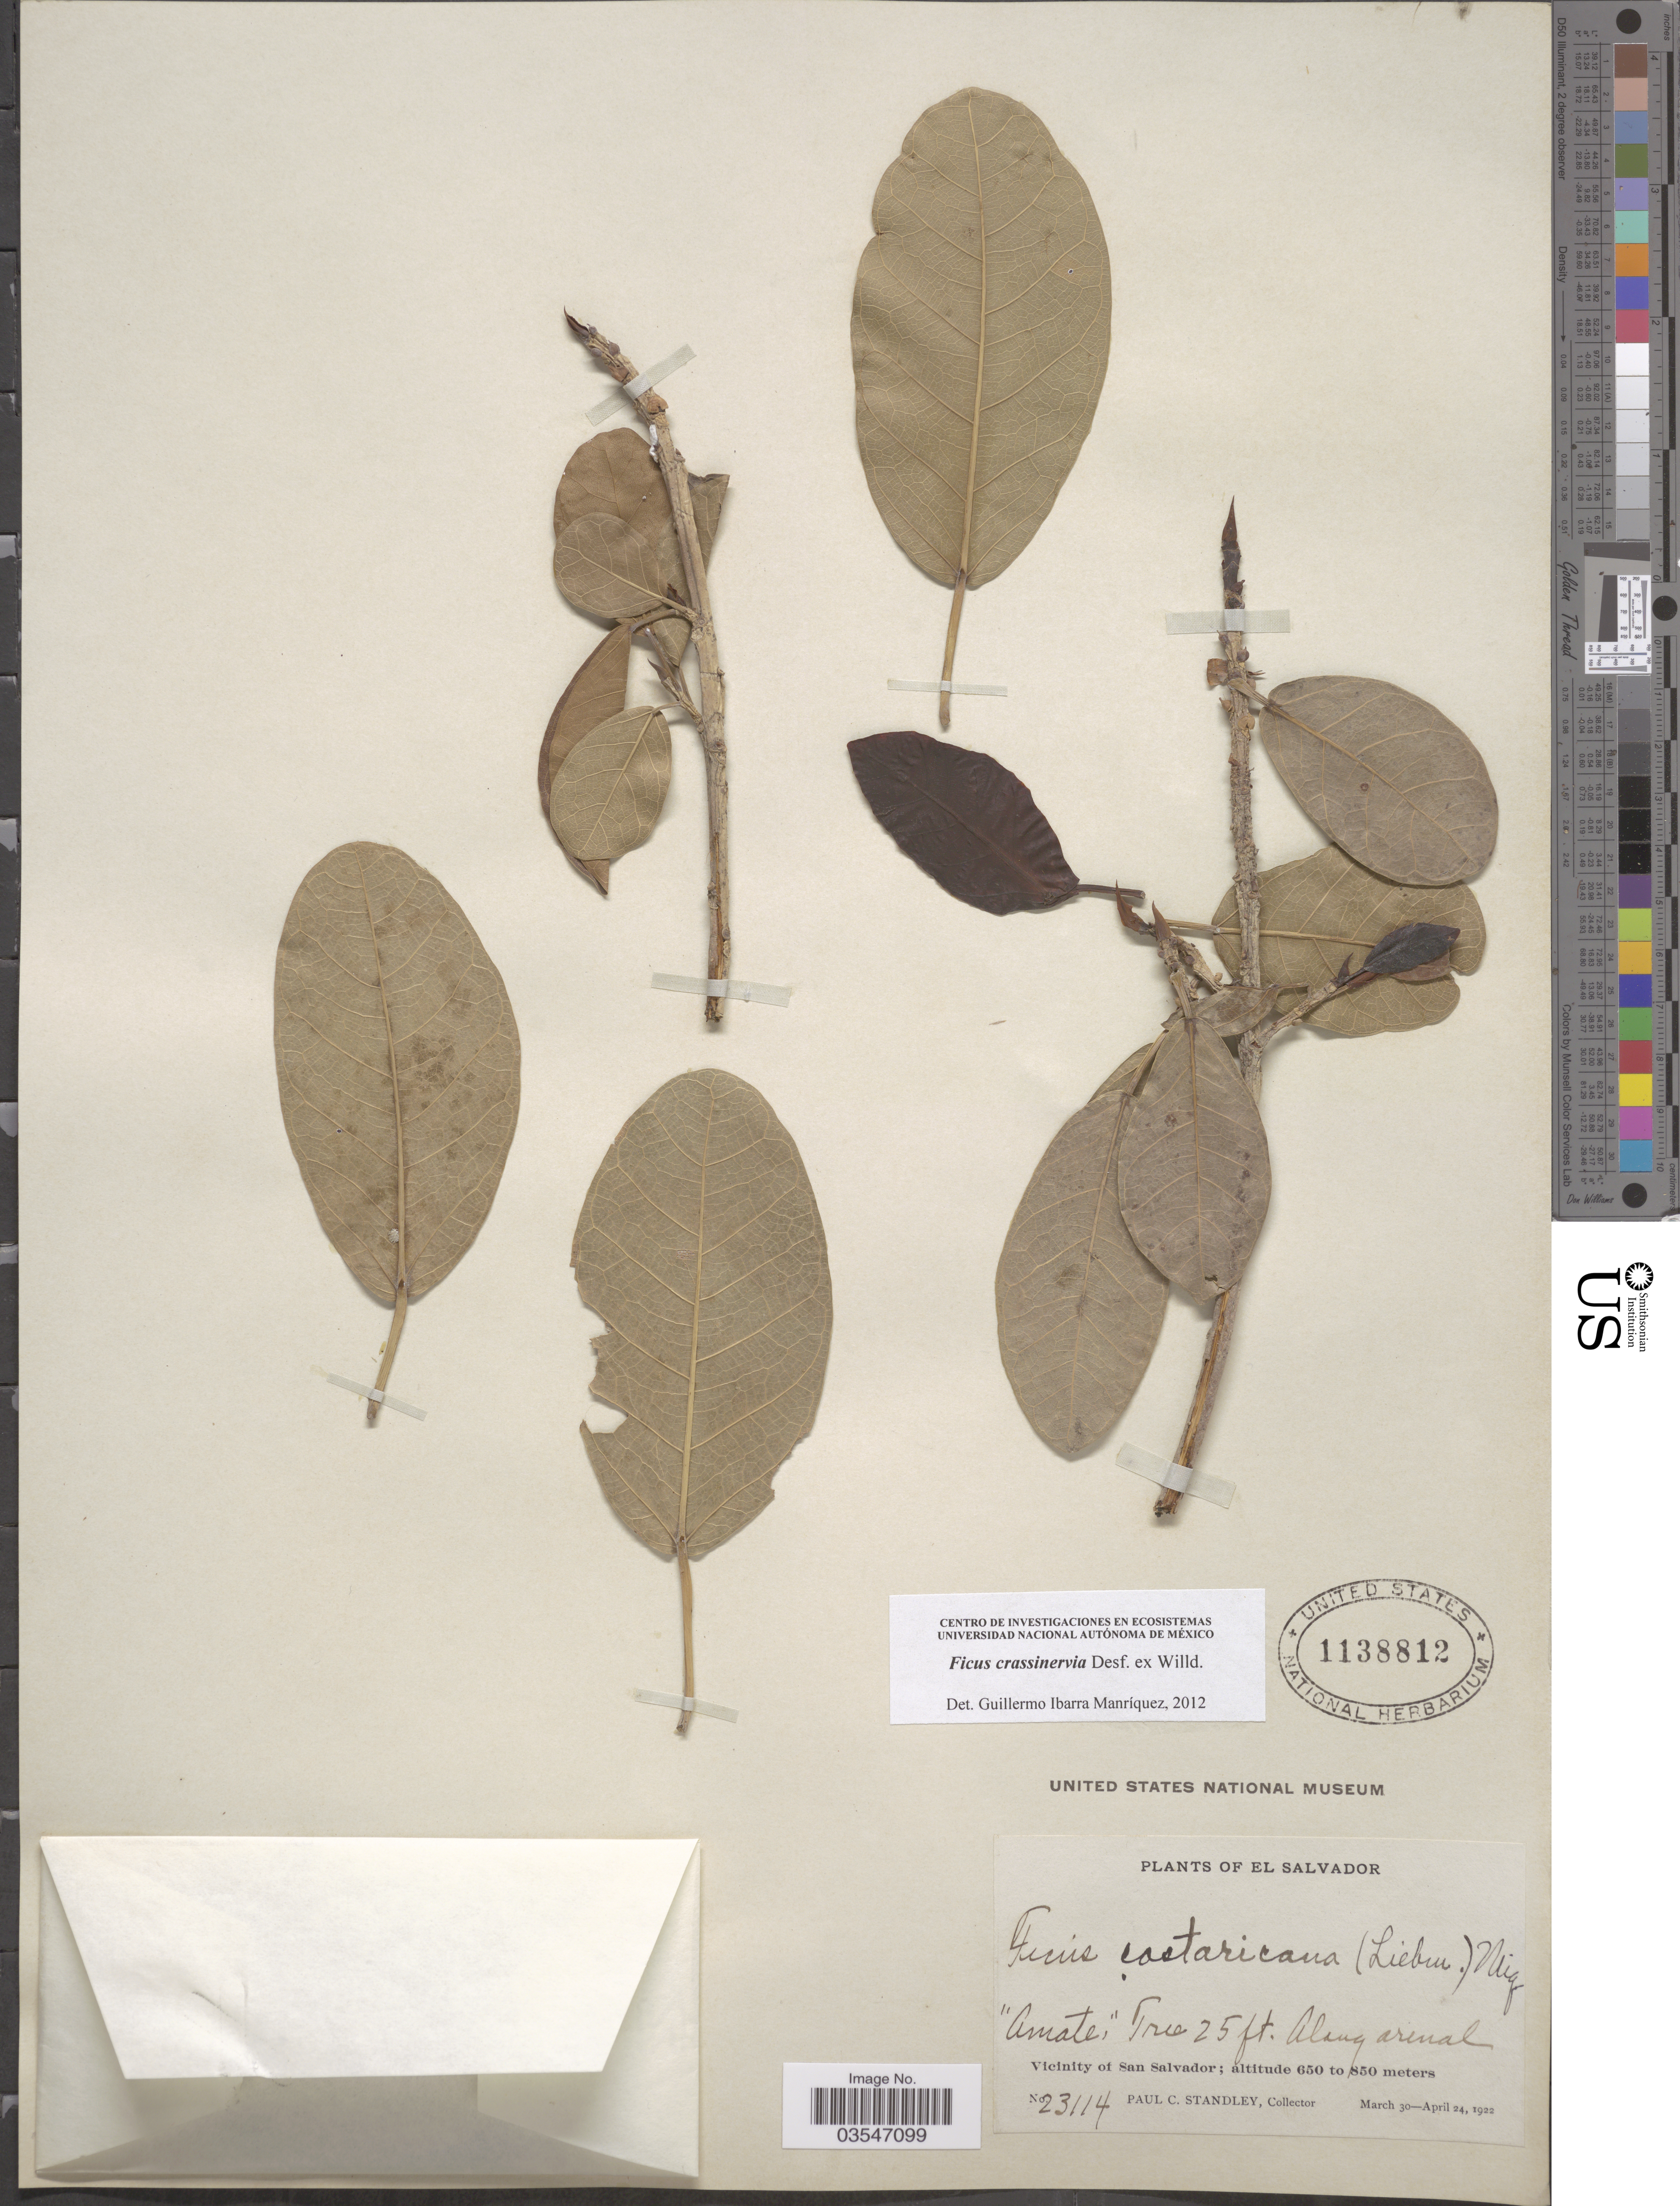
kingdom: Plantae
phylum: Tracheophyta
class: Magnoliopsida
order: Rosales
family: Moraceae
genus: Ficus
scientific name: Ficus crassinervia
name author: Desf. ex Willd.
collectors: P. C. Standley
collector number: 23114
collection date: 1922-03-30/1922-04-24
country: El Salvador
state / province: San Salvador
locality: Vicinity of San Salvador.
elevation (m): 650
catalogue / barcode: US 1138812